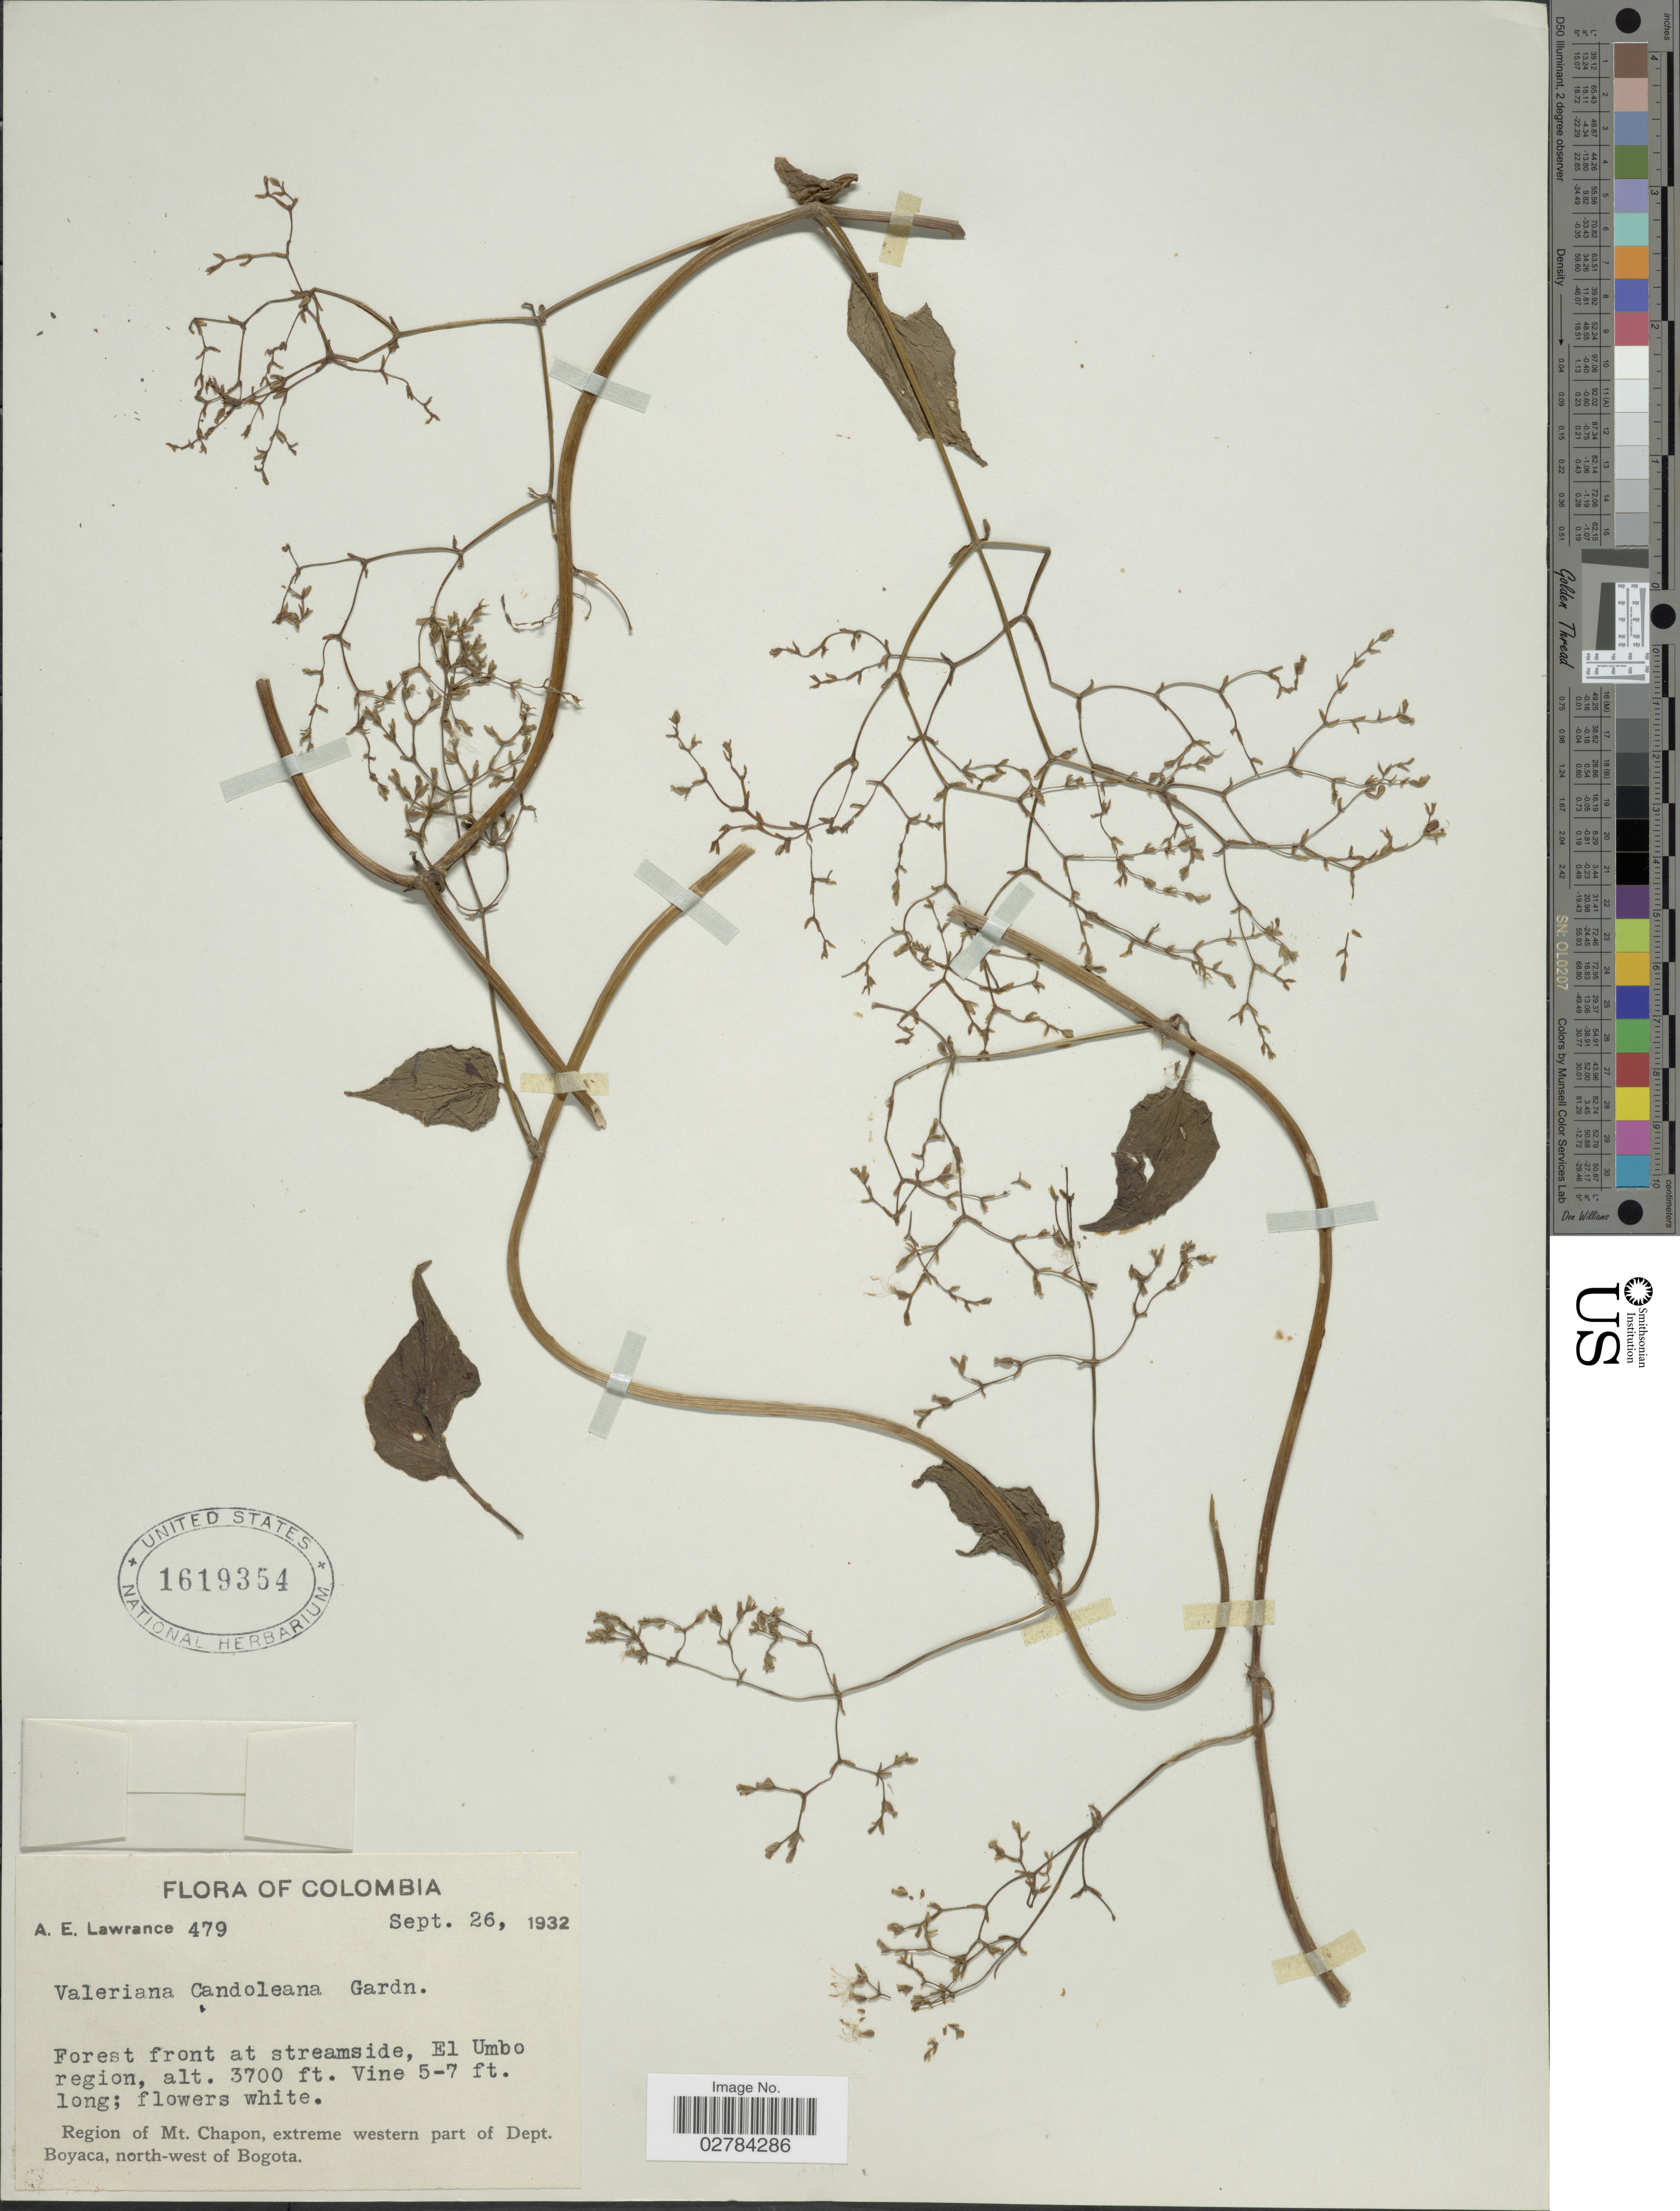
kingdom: Plantae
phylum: Tracheophyta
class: Magnoliopsida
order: Dipsacales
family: Caprifoliaceae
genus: Valeriana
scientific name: Valeriana candolleana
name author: Gardner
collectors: A. Lawrance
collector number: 479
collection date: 1932-09-26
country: Colombia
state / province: Boyacá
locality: Forest front at streamside, El Umbo region. Region of Mt. Chapon, extreme western part of Dept. Boyaca, north-west of Bogota.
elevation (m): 1128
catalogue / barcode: US 1619354